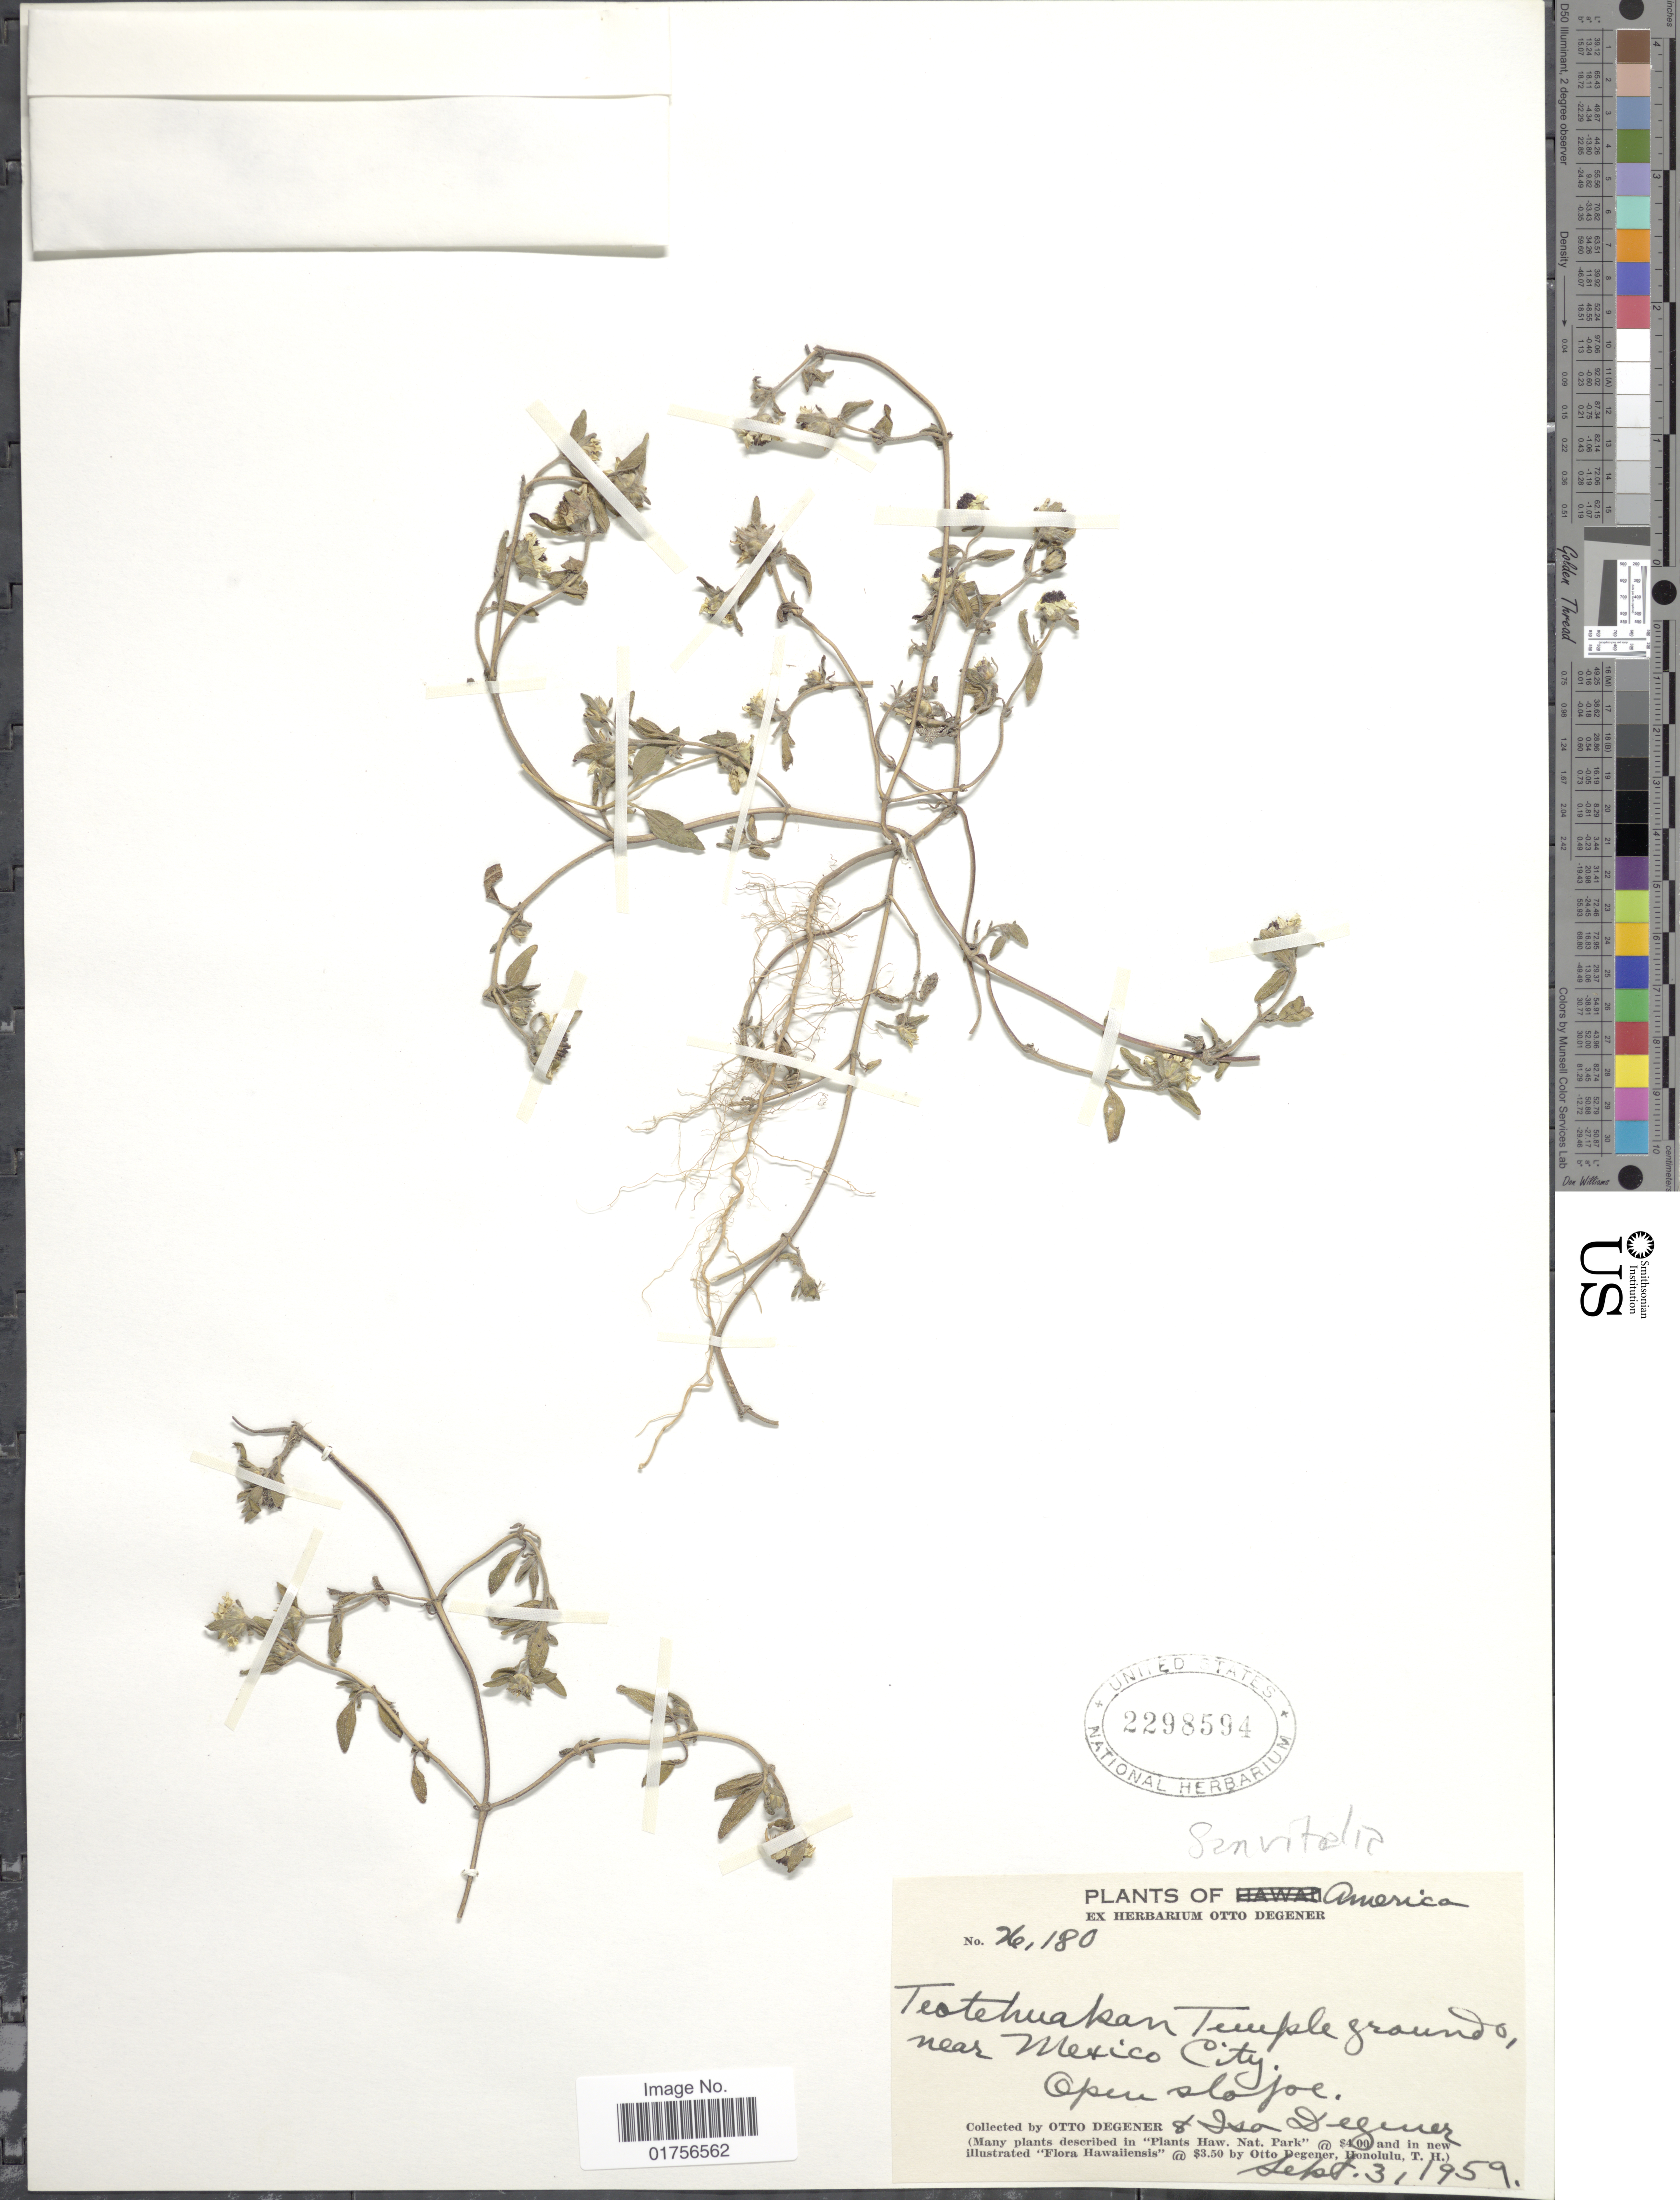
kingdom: Plantae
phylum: Tracheophyta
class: Magnoliopsida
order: Asterales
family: Asteraceae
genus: Sanvitalia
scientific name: Sanvitalia procumbens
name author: Lam.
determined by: Skibicki, Samuel V.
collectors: O. Degener & I. Degener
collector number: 26180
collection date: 1959-09-03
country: Mexico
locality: Teotehuapan Temple grounds, near Mexico City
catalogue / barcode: US 2298594